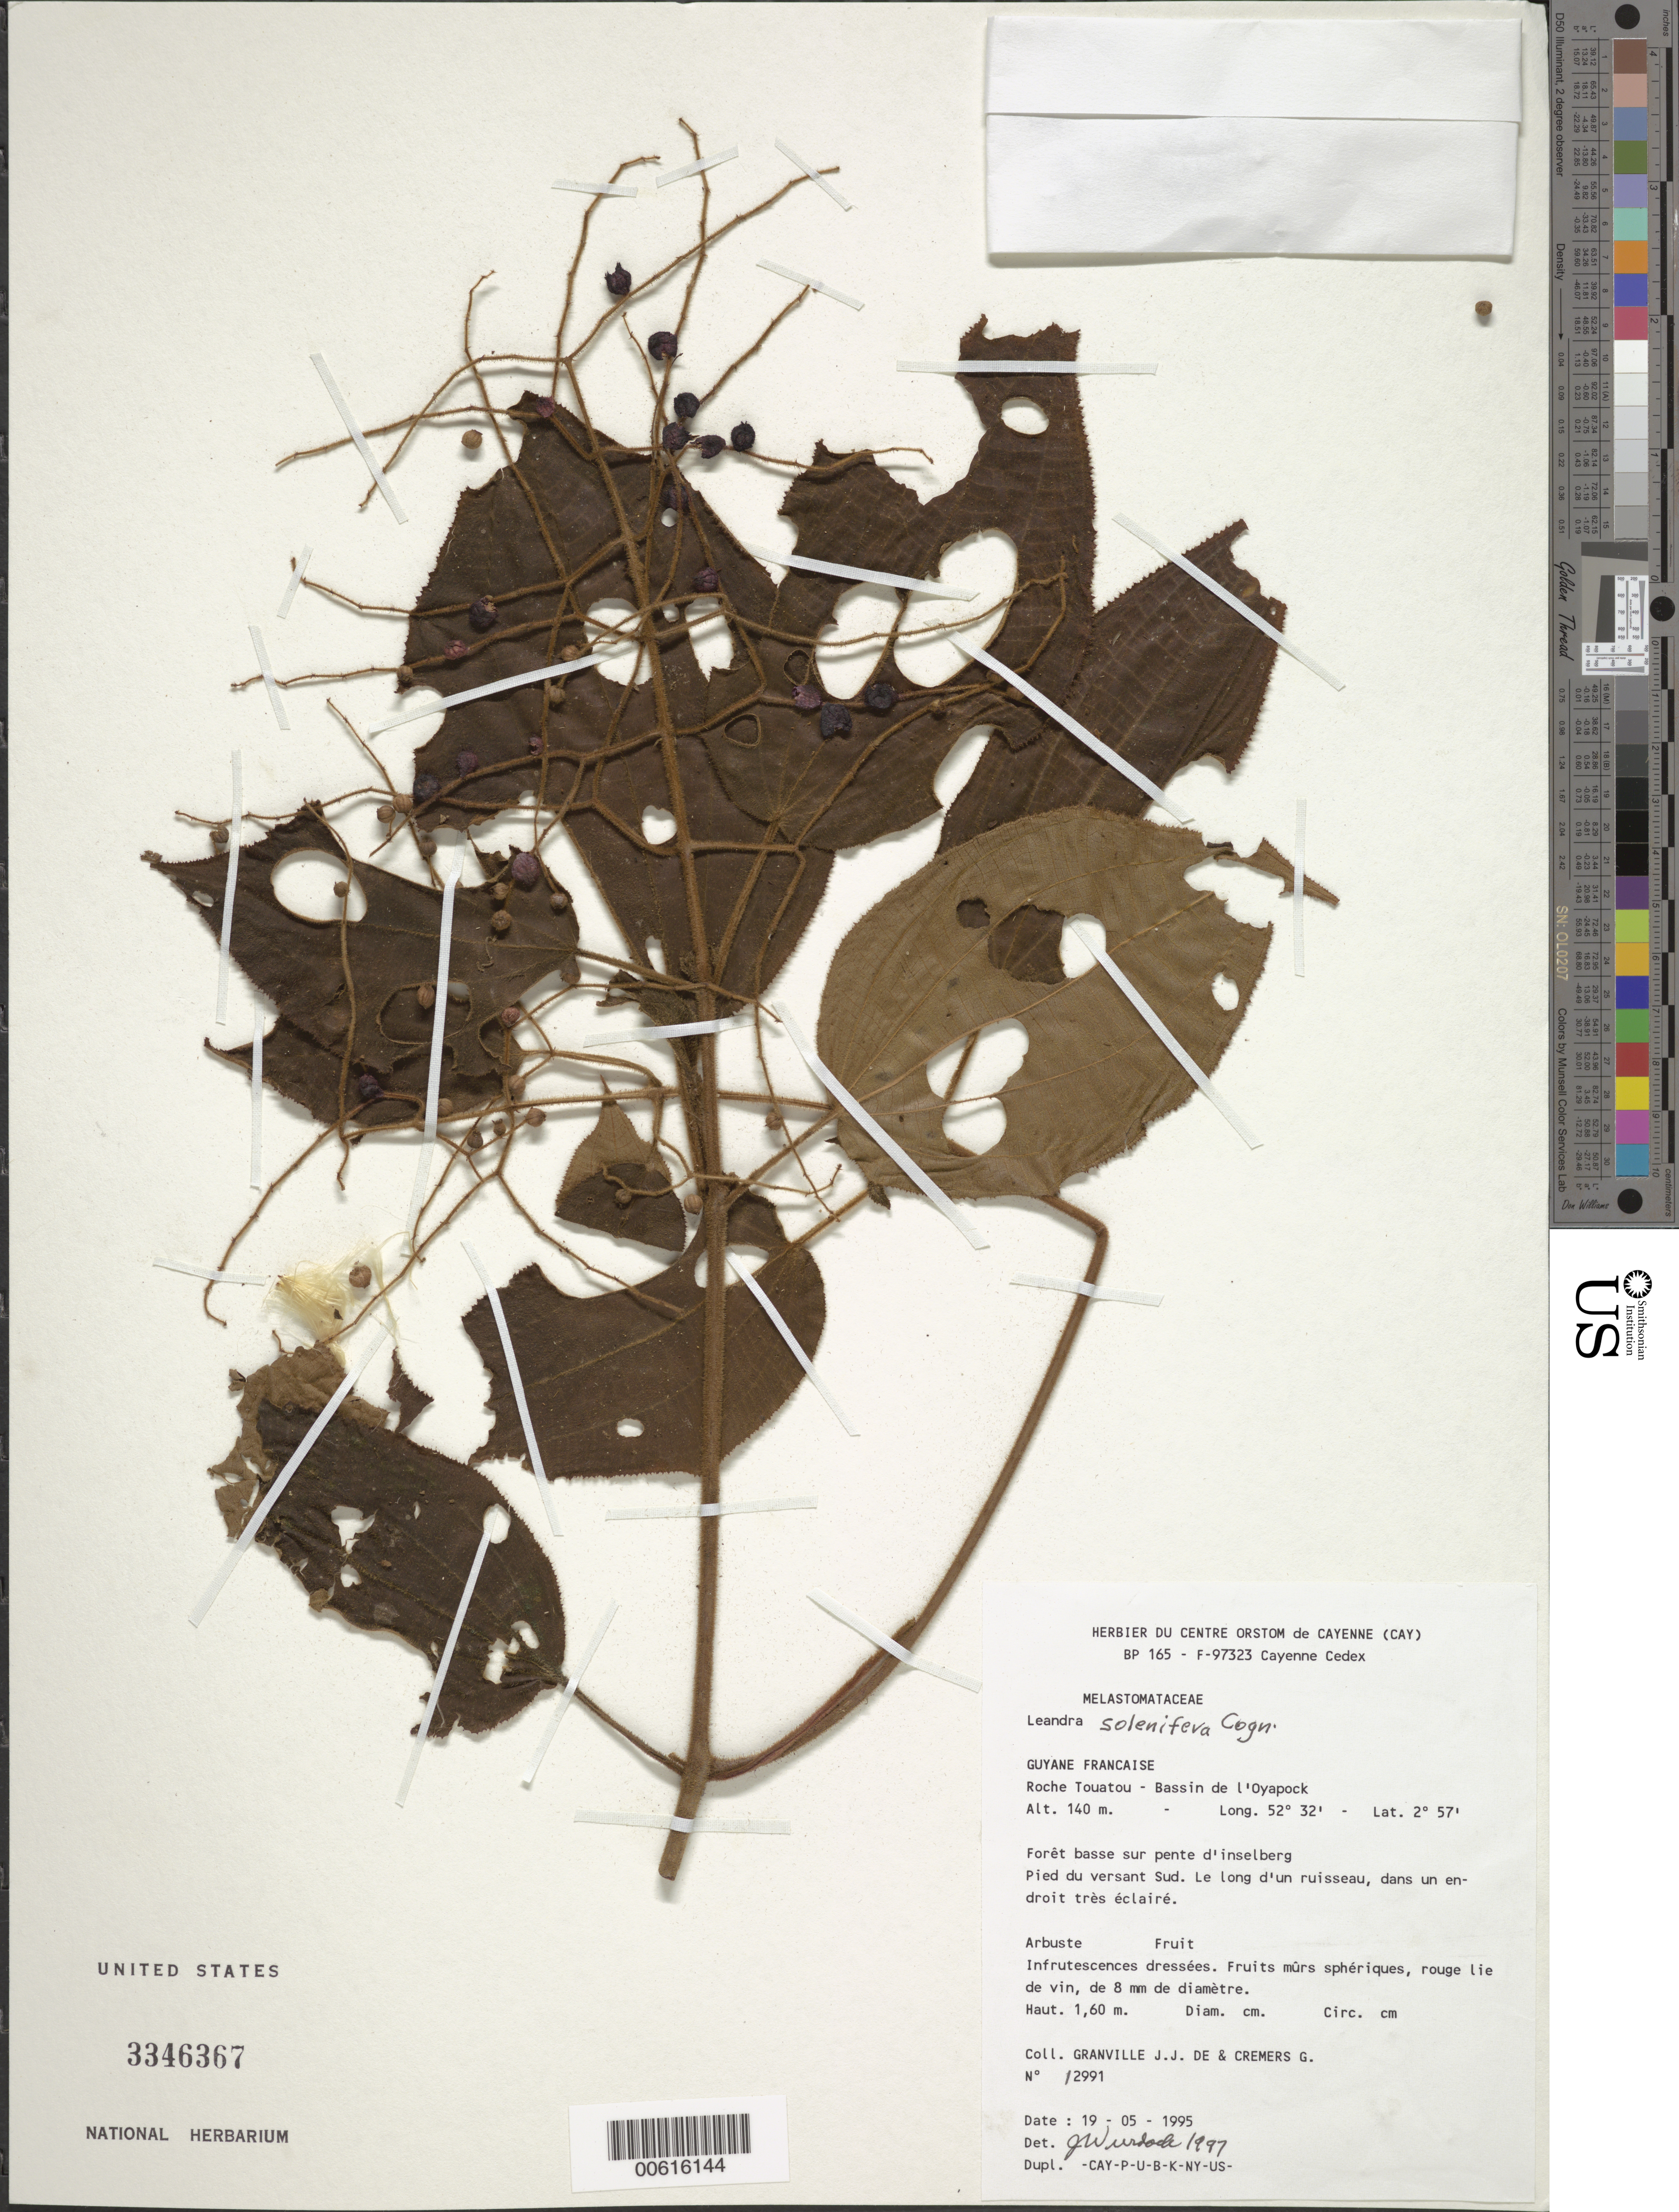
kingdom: Plantae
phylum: Tracheophyta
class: Magnoliopsida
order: Myrtales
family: Melastomataceae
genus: Leandra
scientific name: Leandra solenifera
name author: Cogn.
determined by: Wurdack, John J., (US), US (UNITED STATES)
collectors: J.-J. de Granville & G. Cremers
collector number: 12991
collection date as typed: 19-May-95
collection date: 1995-05-19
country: French Guiana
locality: Roche Touatou, Bassin de l'Oyapock. Pied du versant Sud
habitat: Foret basse sure pente d'inselberg. Le long d'un ruisseau, dans un endroit tres eclaire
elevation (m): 140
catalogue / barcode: US 3346367